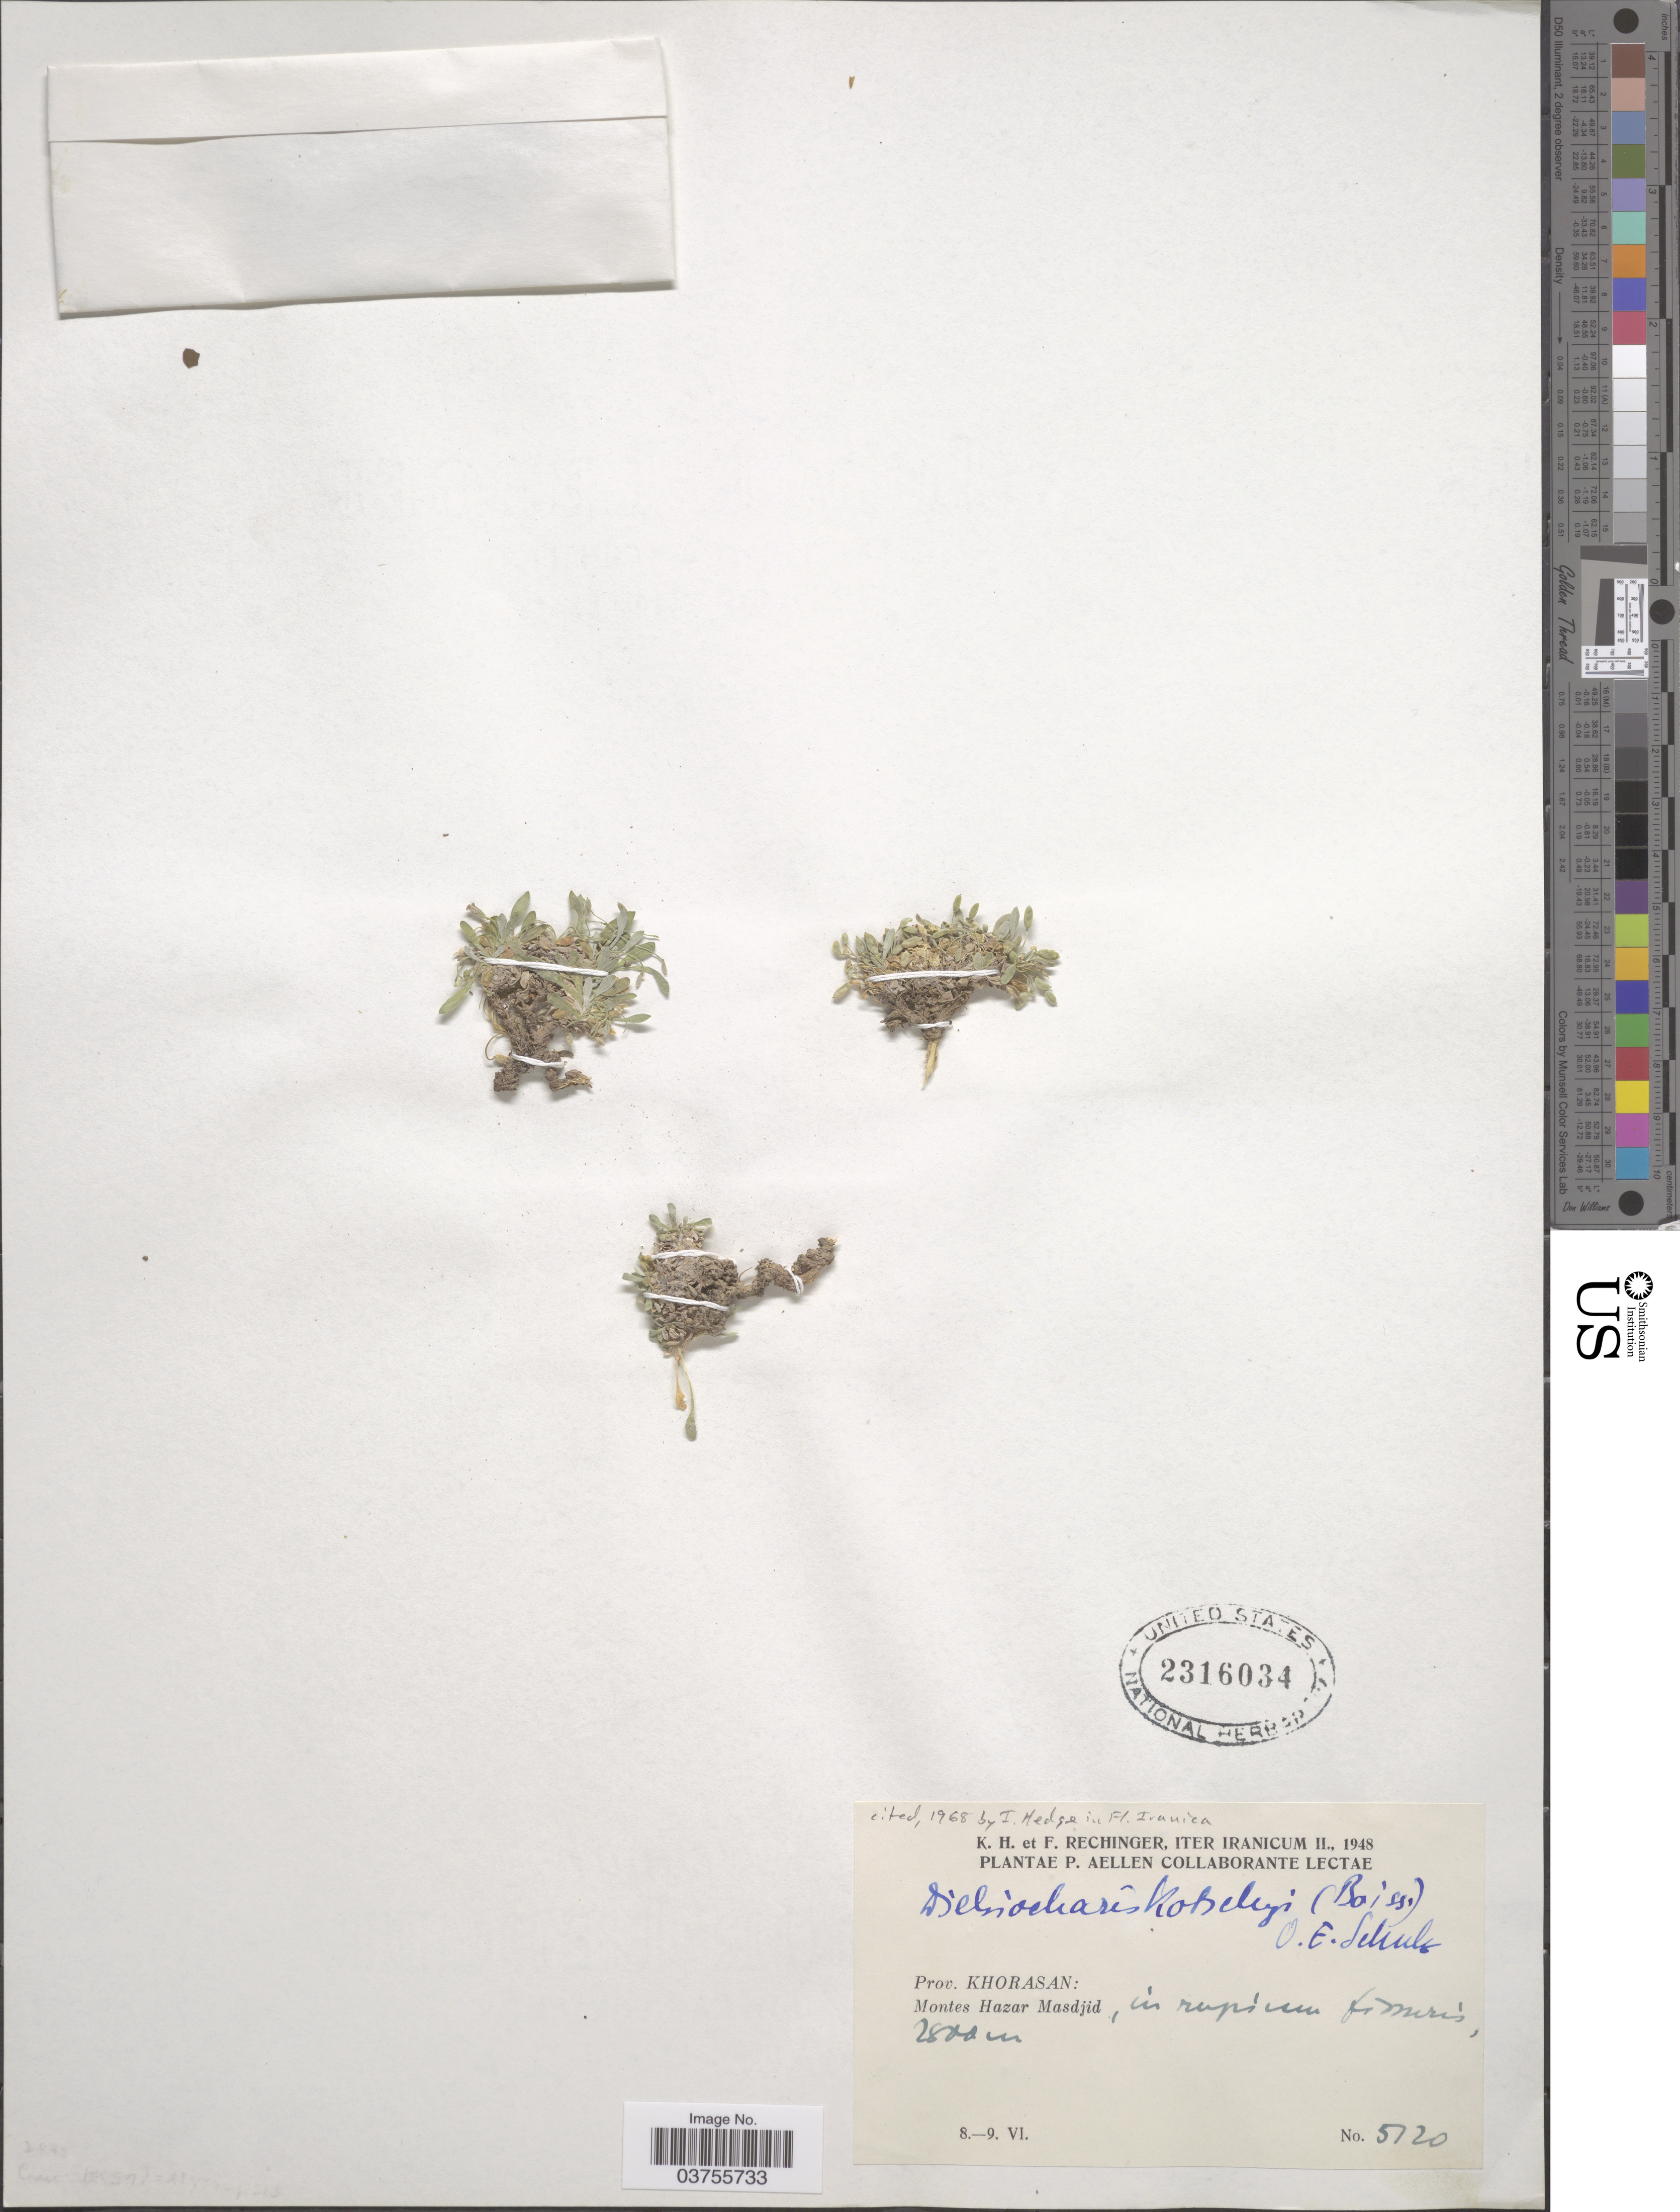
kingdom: Plantae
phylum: Tracheophyta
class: Magnoliopsida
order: Brassicales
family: Brassicaceae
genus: Dielsiocharis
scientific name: Dielsiocharis kotschyi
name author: (Boiss. & C.A. Mey.) O.E. Schulz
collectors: K. H. Rechinger & F. Rechinger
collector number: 5720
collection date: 1948-06-08/1948-06-09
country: Iran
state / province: Khorasan [obsolete]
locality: Montes Hazar Masdjid.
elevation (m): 2800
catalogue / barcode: US 2316034